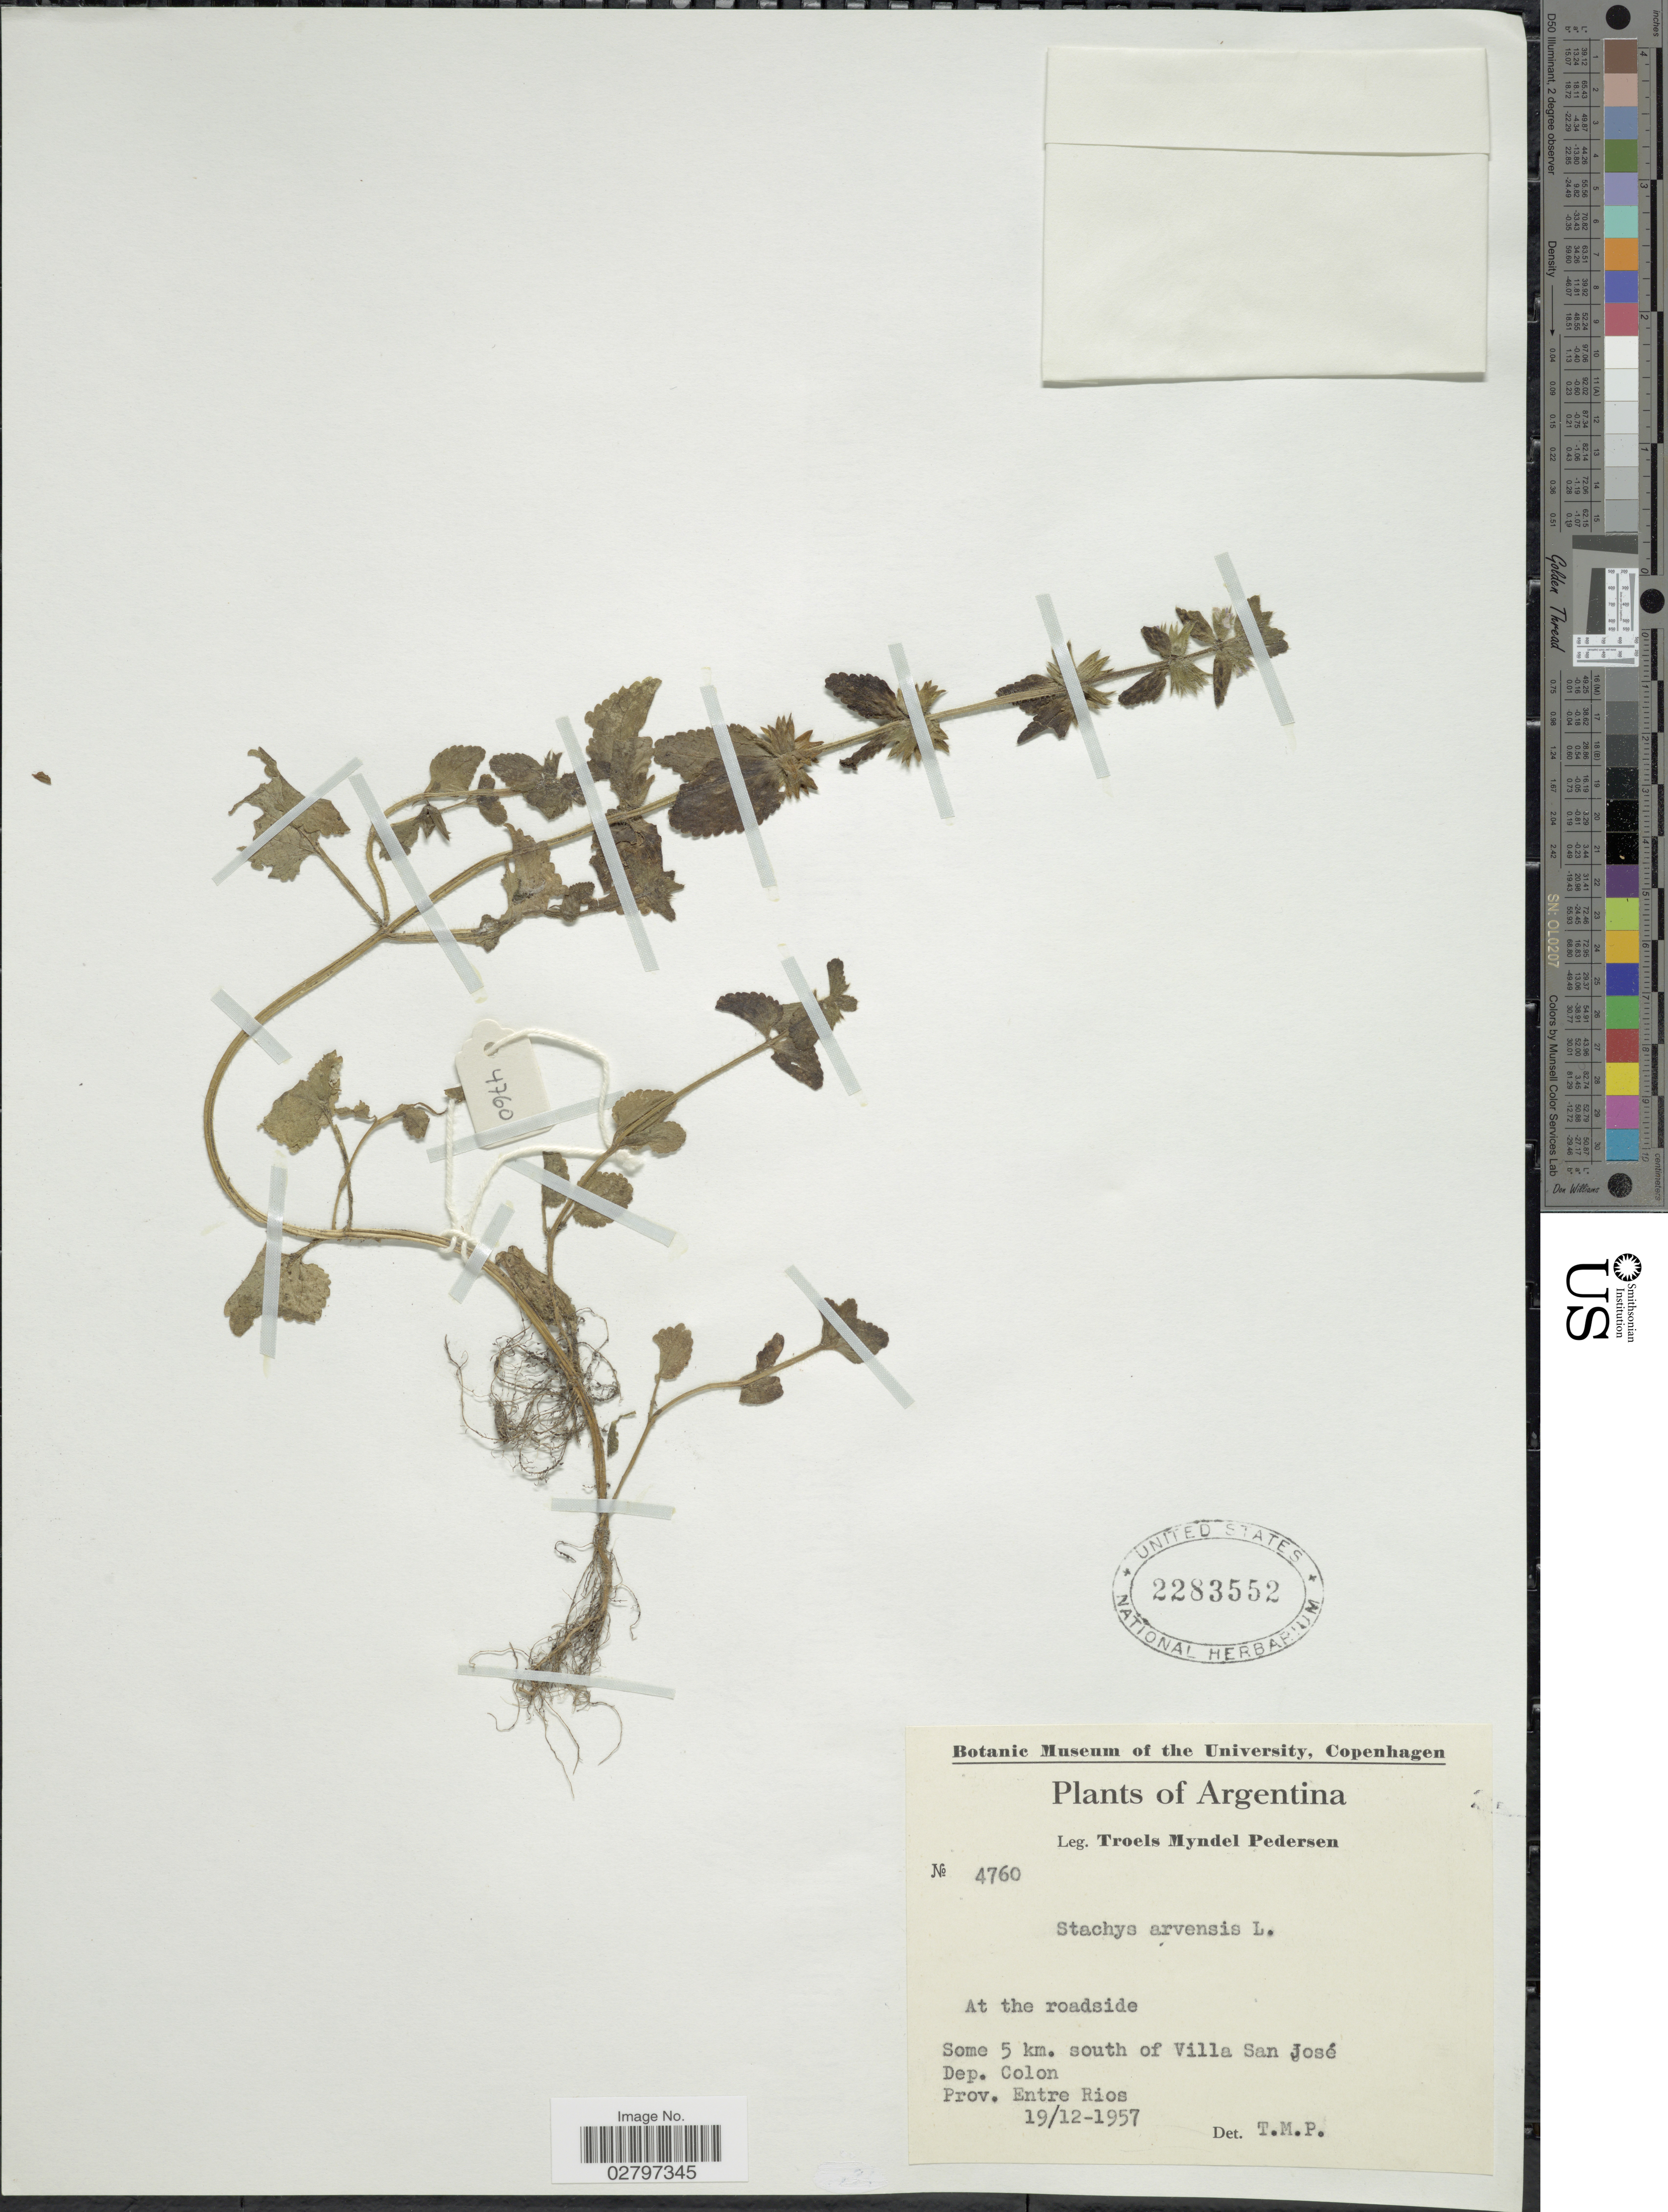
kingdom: Plantae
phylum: Tracheophyta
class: Magnoliopsida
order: Lamiales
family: Lamiaceae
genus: Stachys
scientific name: Stachys arvensis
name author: (L.) L.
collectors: T. Pederson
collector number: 4760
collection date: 1957-12-19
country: Argentina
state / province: Entre Rios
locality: At the roadside, some 5 km. south of Villa San José, Dep. Colon.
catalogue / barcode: US 2283552